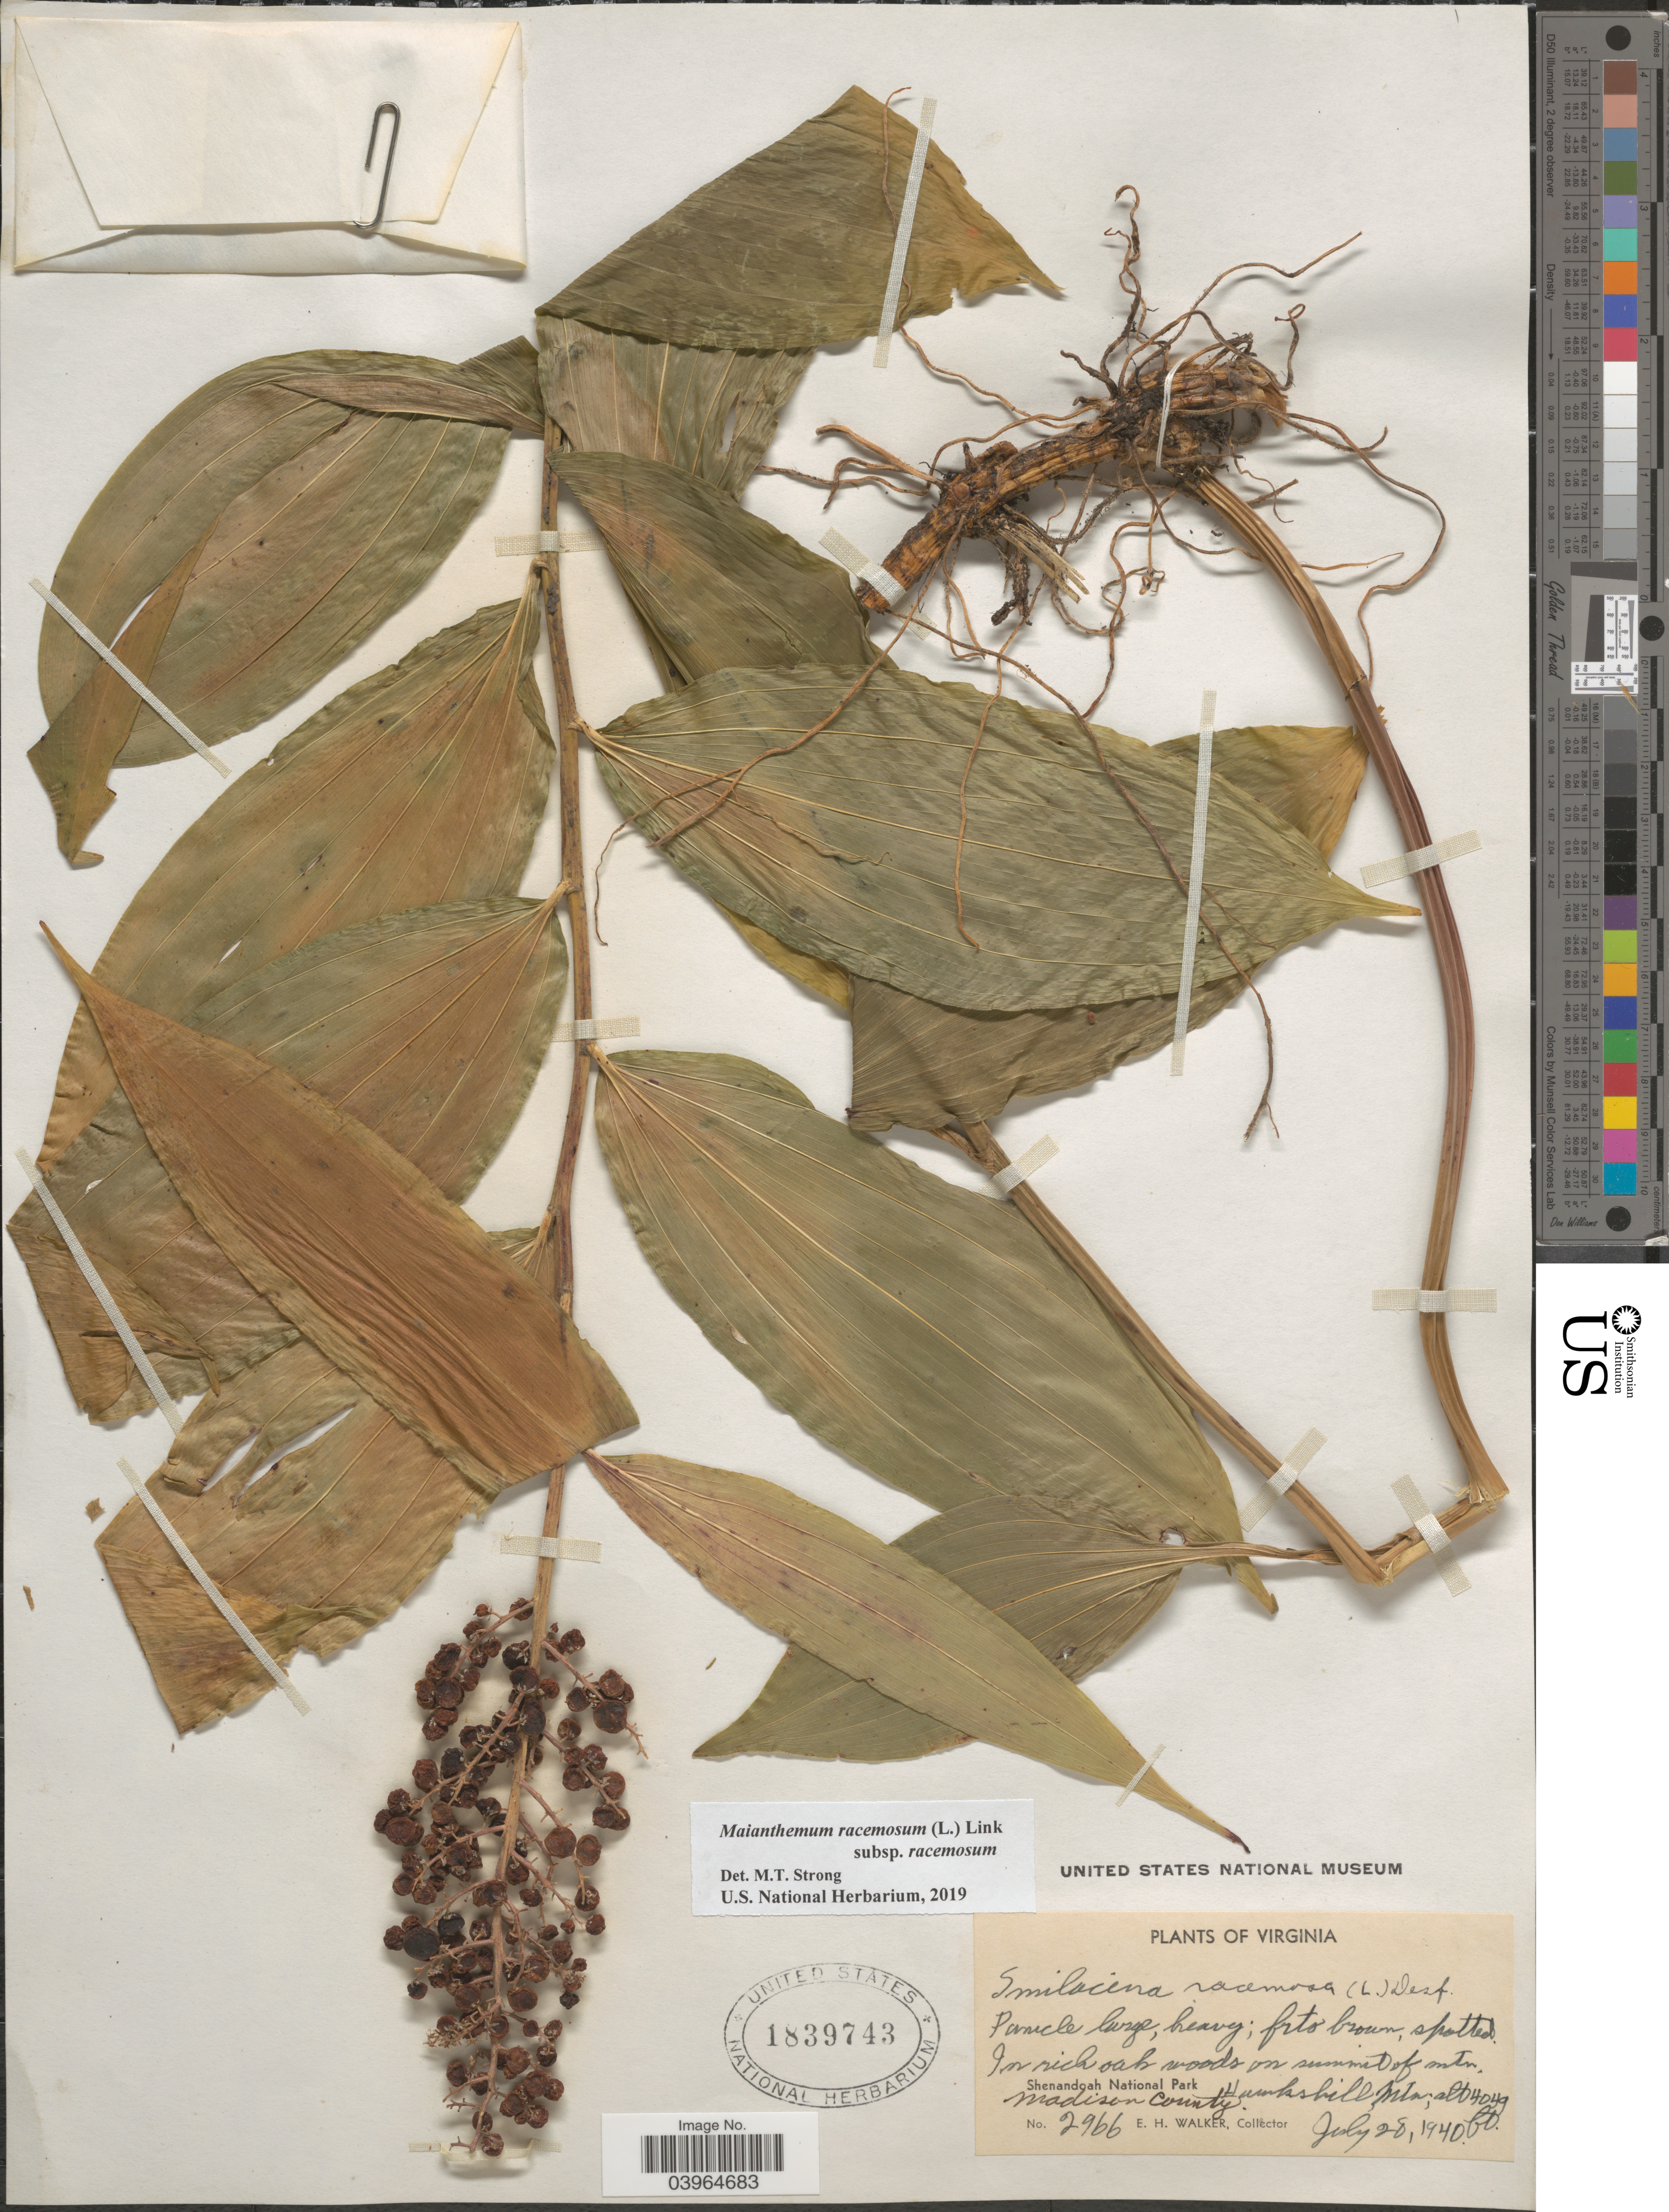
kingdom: Plantae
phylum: Tracheophyta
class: Liliopsida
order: Asparagales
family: Asparagaceae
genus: Maianthemum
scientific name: Maianthemum racemosum subsp. racemosum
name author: (L.) Link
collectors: E. H. Walker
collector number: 2966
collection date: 1940-07-28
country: United States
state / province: Virginia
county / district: Madison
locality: In rich oak woods on summit of mtn. Shenandoah National Park. Hawksbill Mtn. Madison County.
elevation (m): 1234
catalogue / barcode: US 1839743